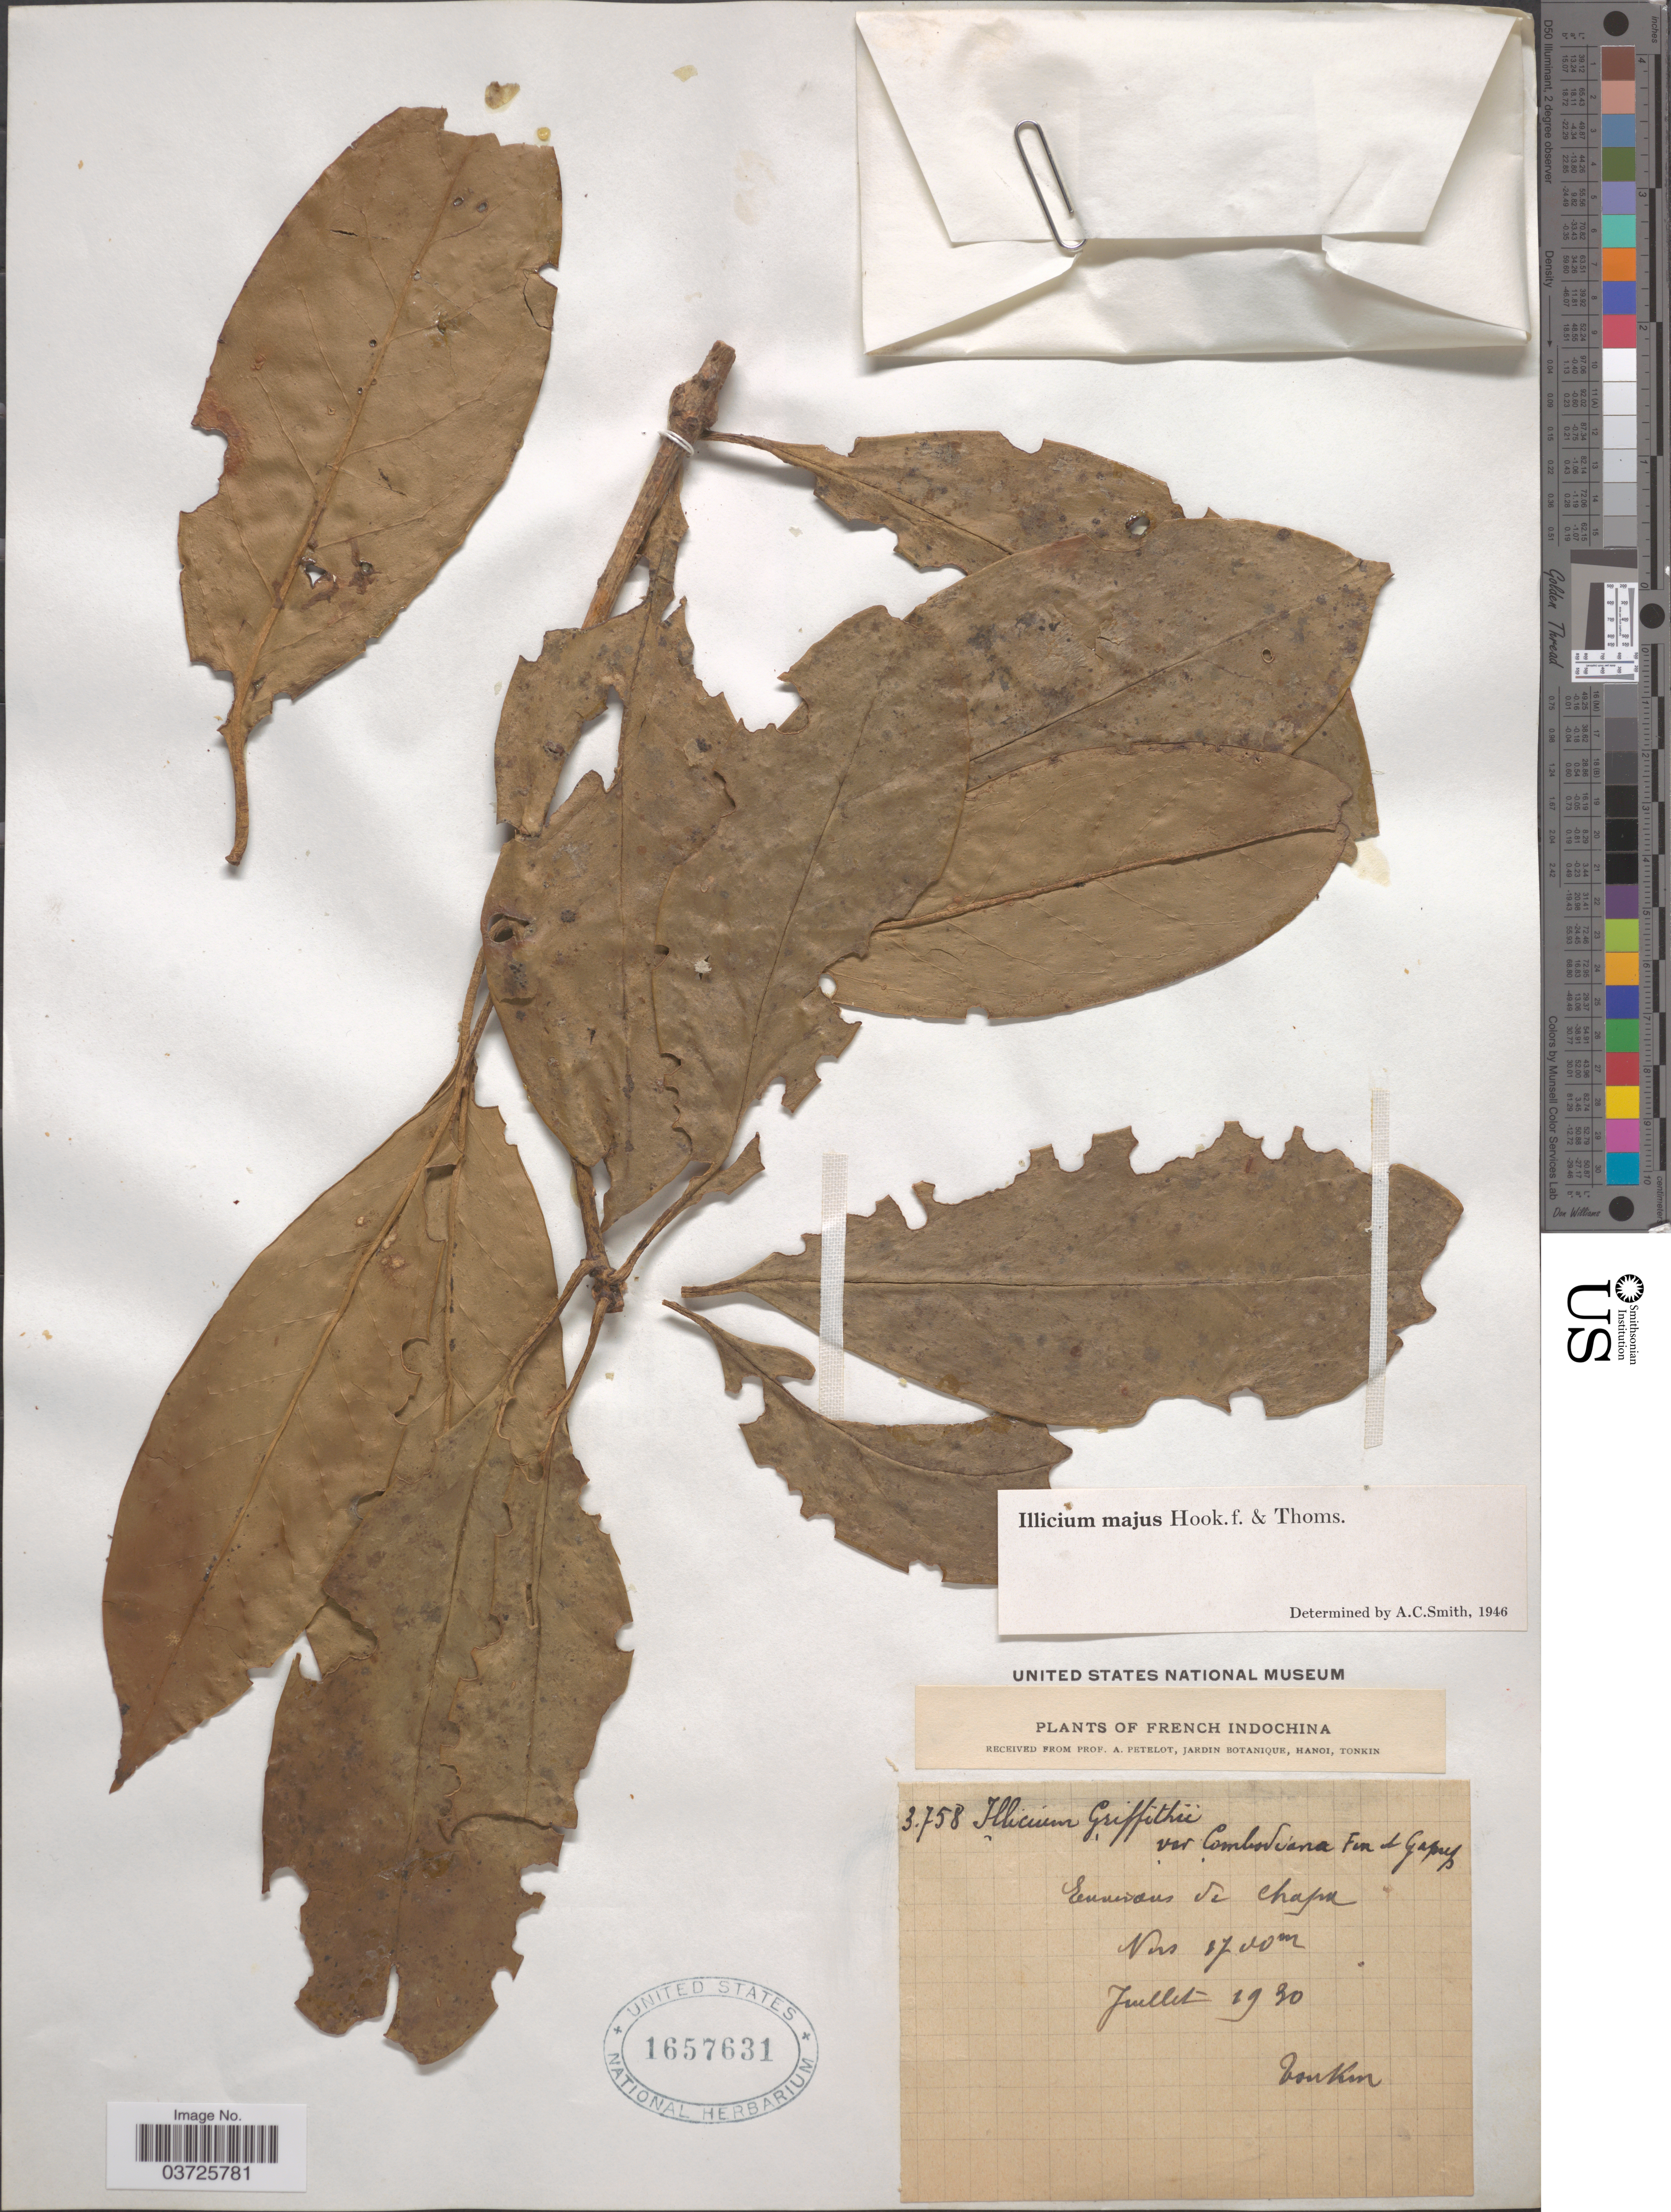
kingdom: Plantae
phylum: Tracheophyta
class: Magnoliopsida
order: Austrobaileyales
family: Schisandraceae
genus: Illicium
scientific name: Illicium majus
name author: Hook. f. & Thomson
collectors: P. A. Pételot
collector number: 3758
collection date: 1930-07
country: Vietnam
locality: French Indochina. Environs de Chapa.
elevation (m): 1700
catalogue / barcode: US 1657631